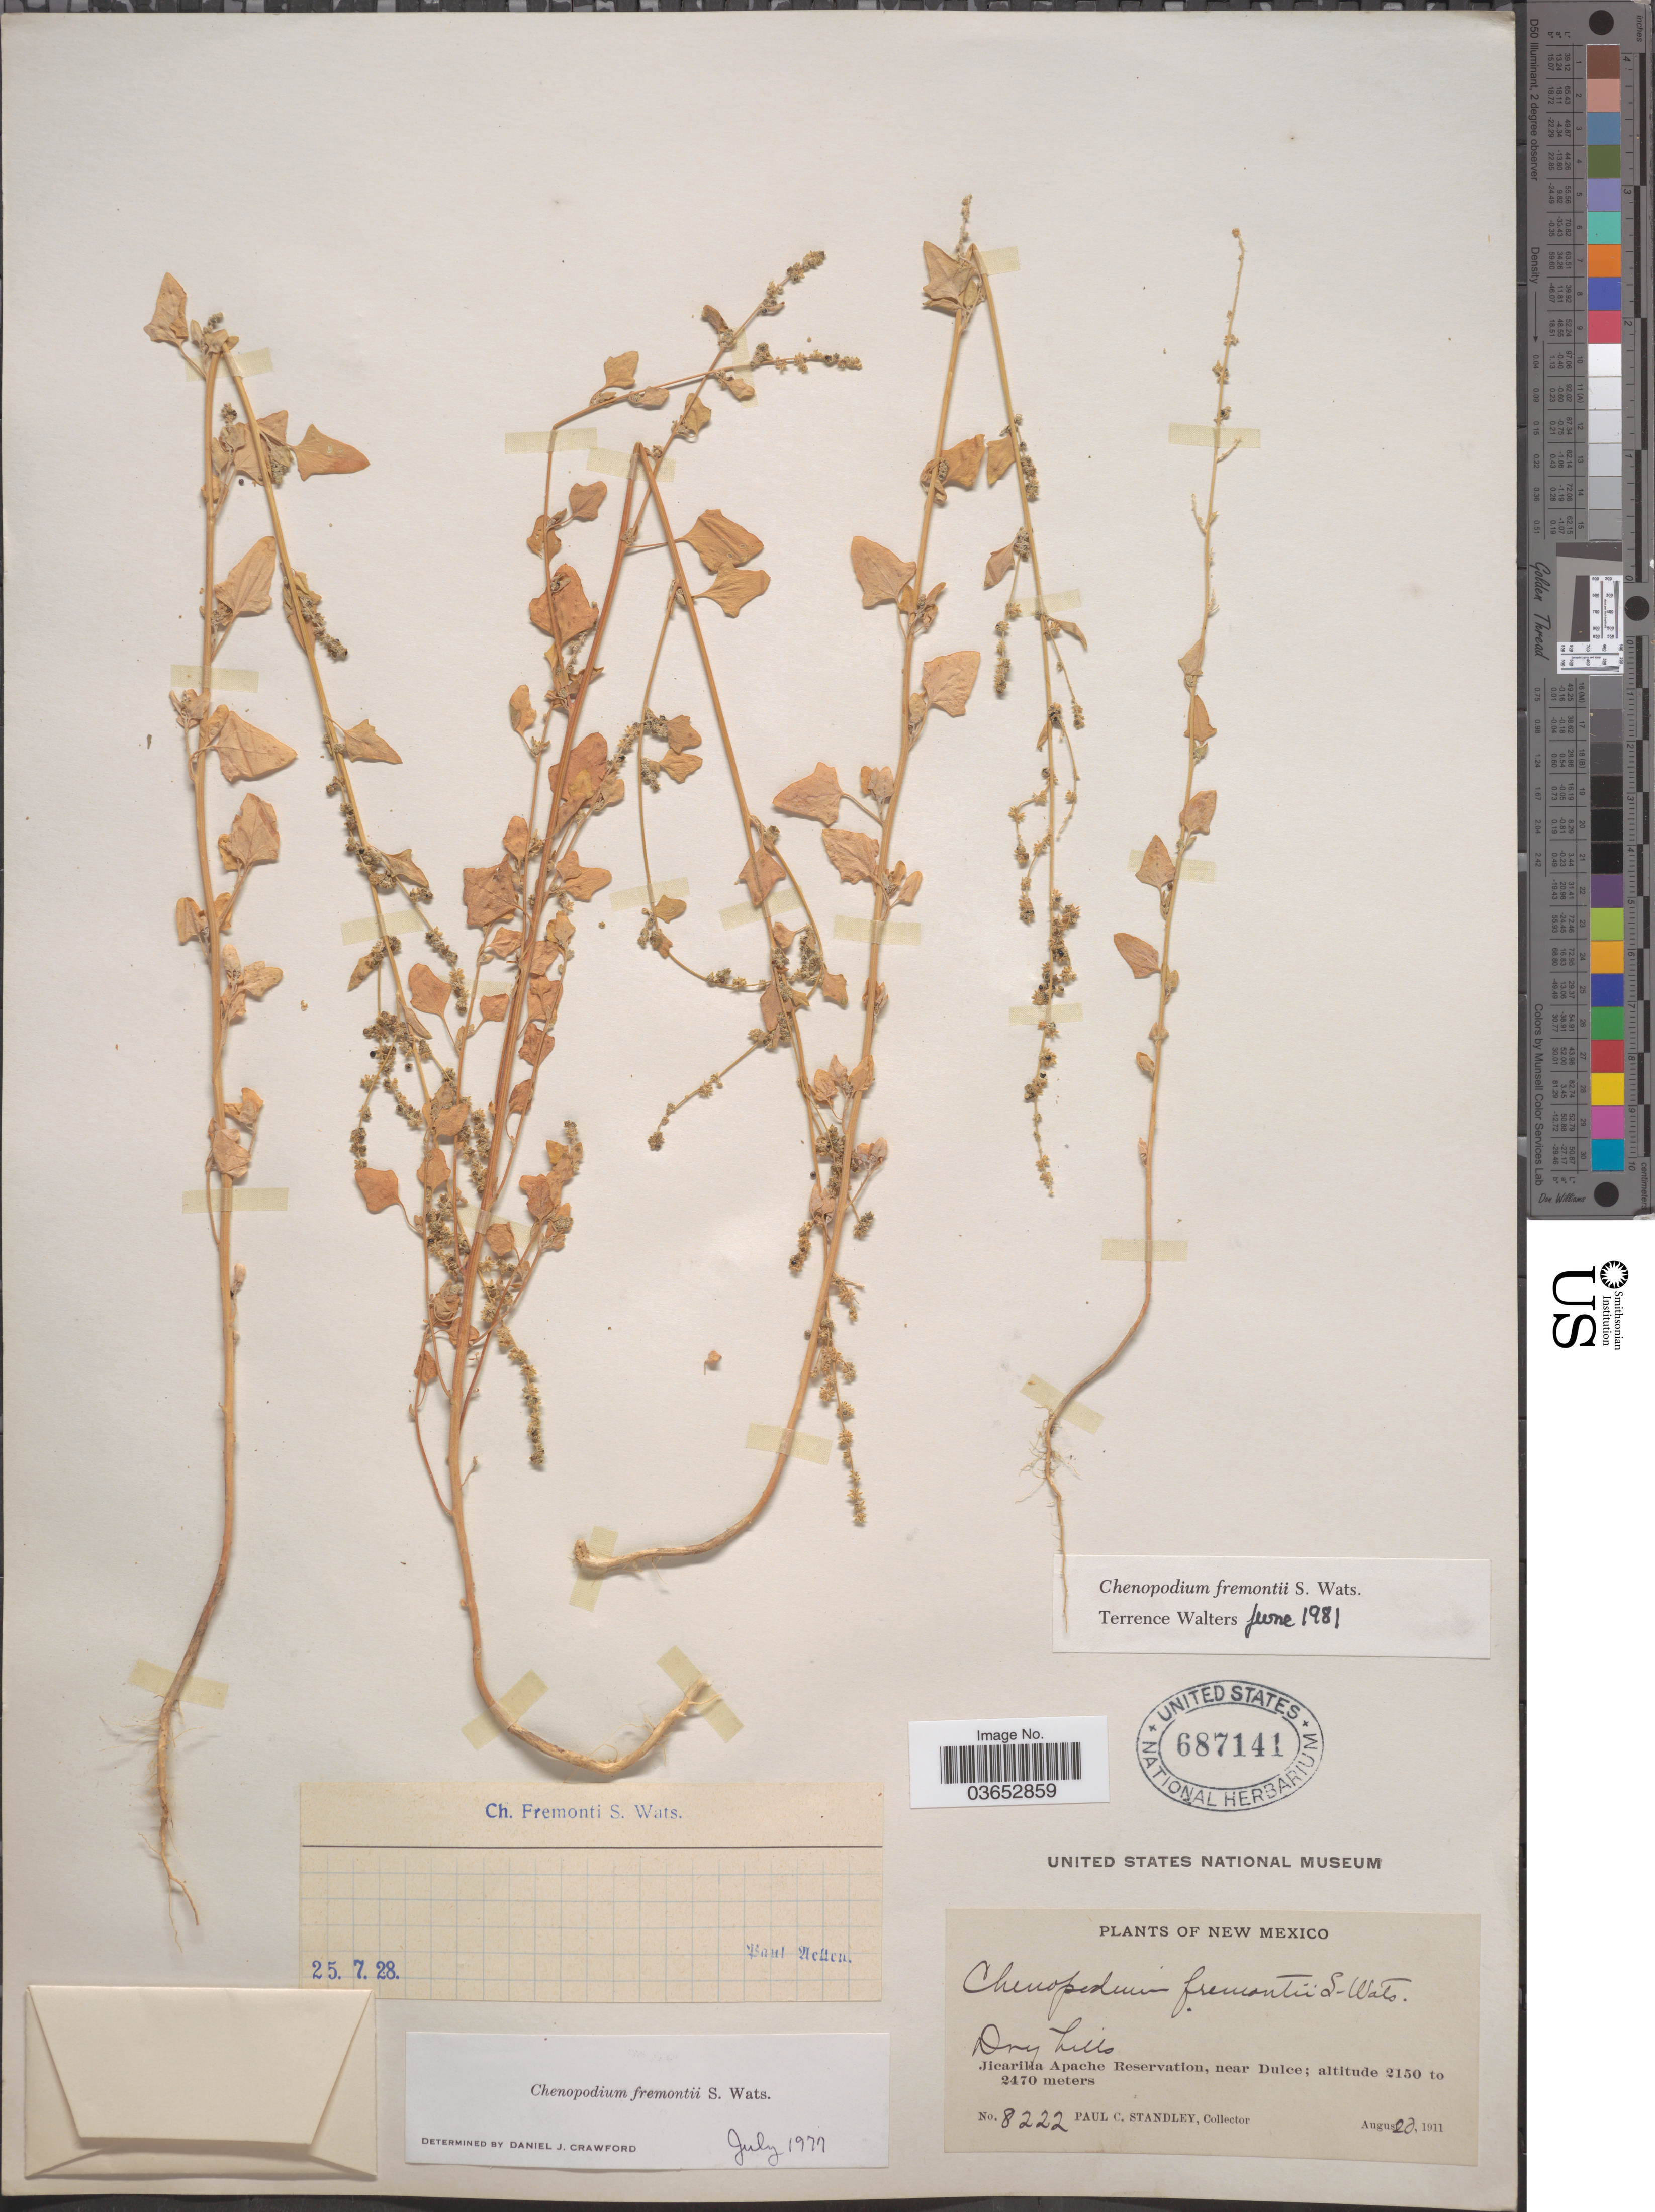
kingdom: Plantae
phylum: Tracheophyta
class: Magnoliopsida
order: Caryophyllales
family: Amaranthaceae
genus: Chenopodium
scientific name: Chenopodium fremontii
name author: S. Watson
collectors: P. C. Standley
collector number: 8222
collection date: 1911-08-20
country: United States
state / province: New Mexico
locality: Jicarilla Apache Reservation, near Dulce.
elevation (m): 2150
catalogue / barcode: US 687141